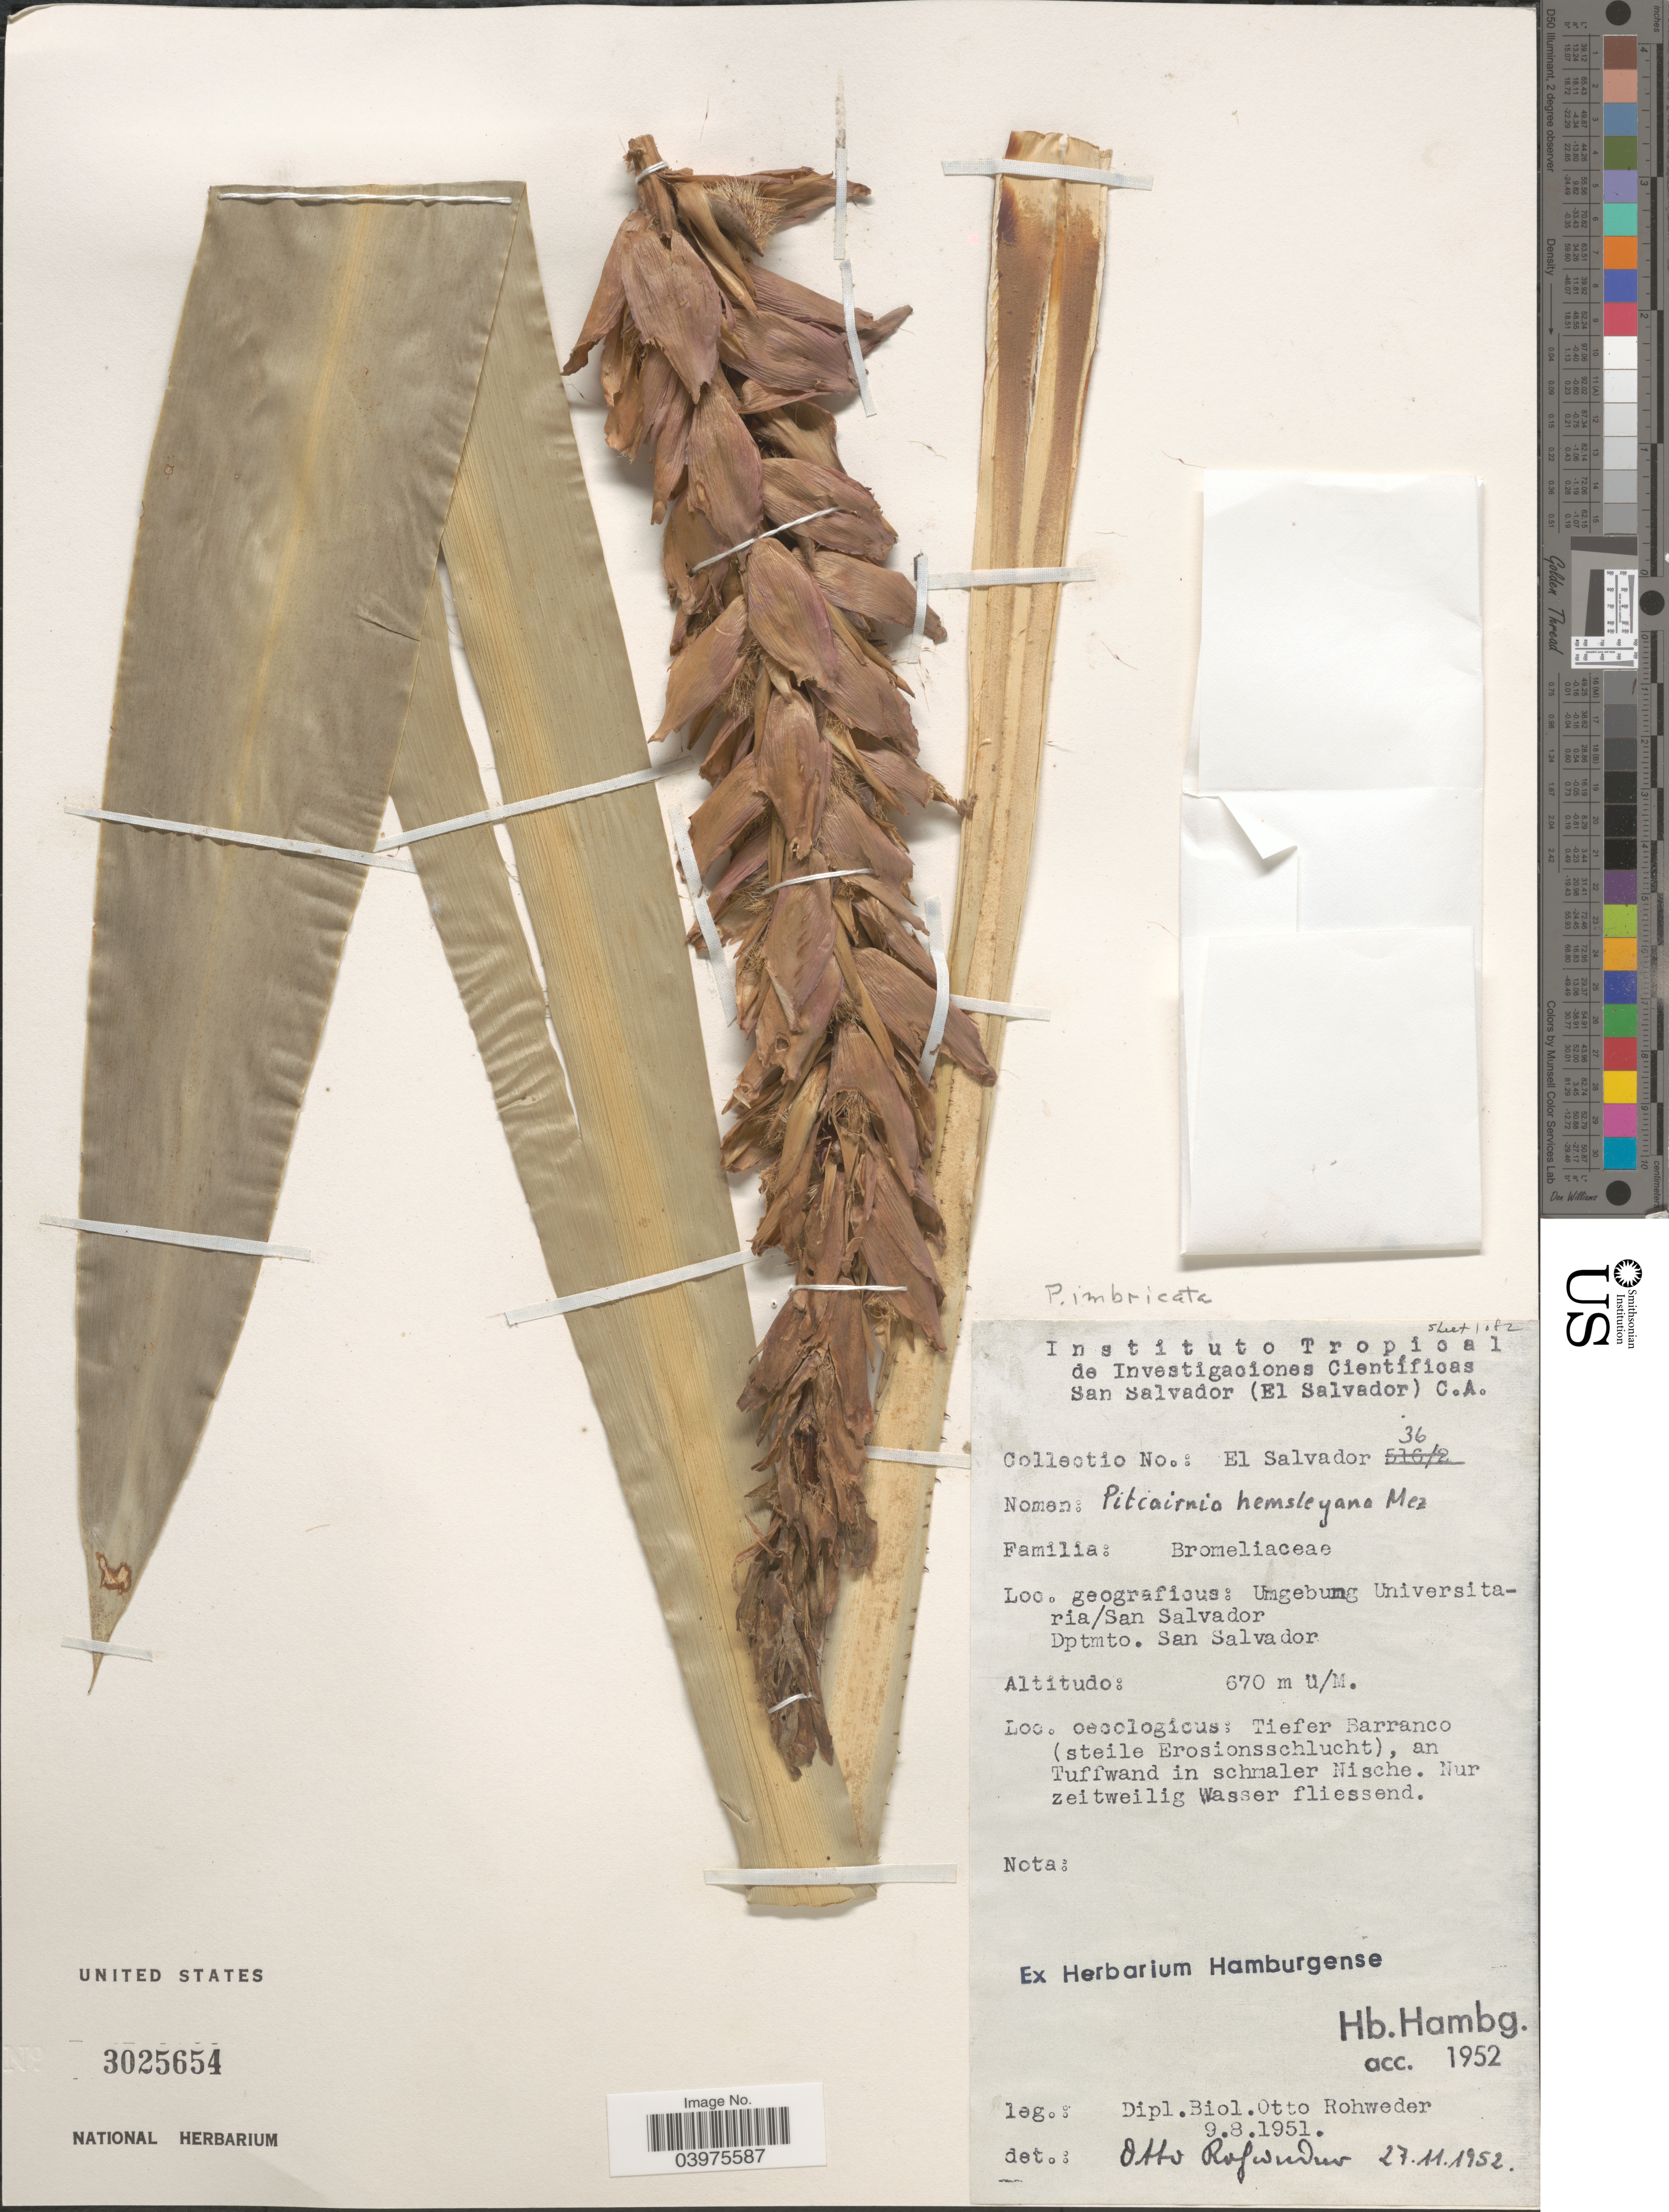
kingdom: Plantae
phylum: Tracheophyta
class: Liliopsida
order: Poales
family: Bromeliaceae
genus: Pitcairnia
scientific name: Pitcairnia imbricata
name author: (Brongn.) Regel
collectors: O. Rohweder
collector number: El Salvador 36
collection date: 1951-08-09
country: El Salvador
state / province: San Salvador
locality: Umgebung Universitaria/ San Salvador. Dptmto. San Salvador.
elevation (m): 670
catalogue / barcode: US 3025654